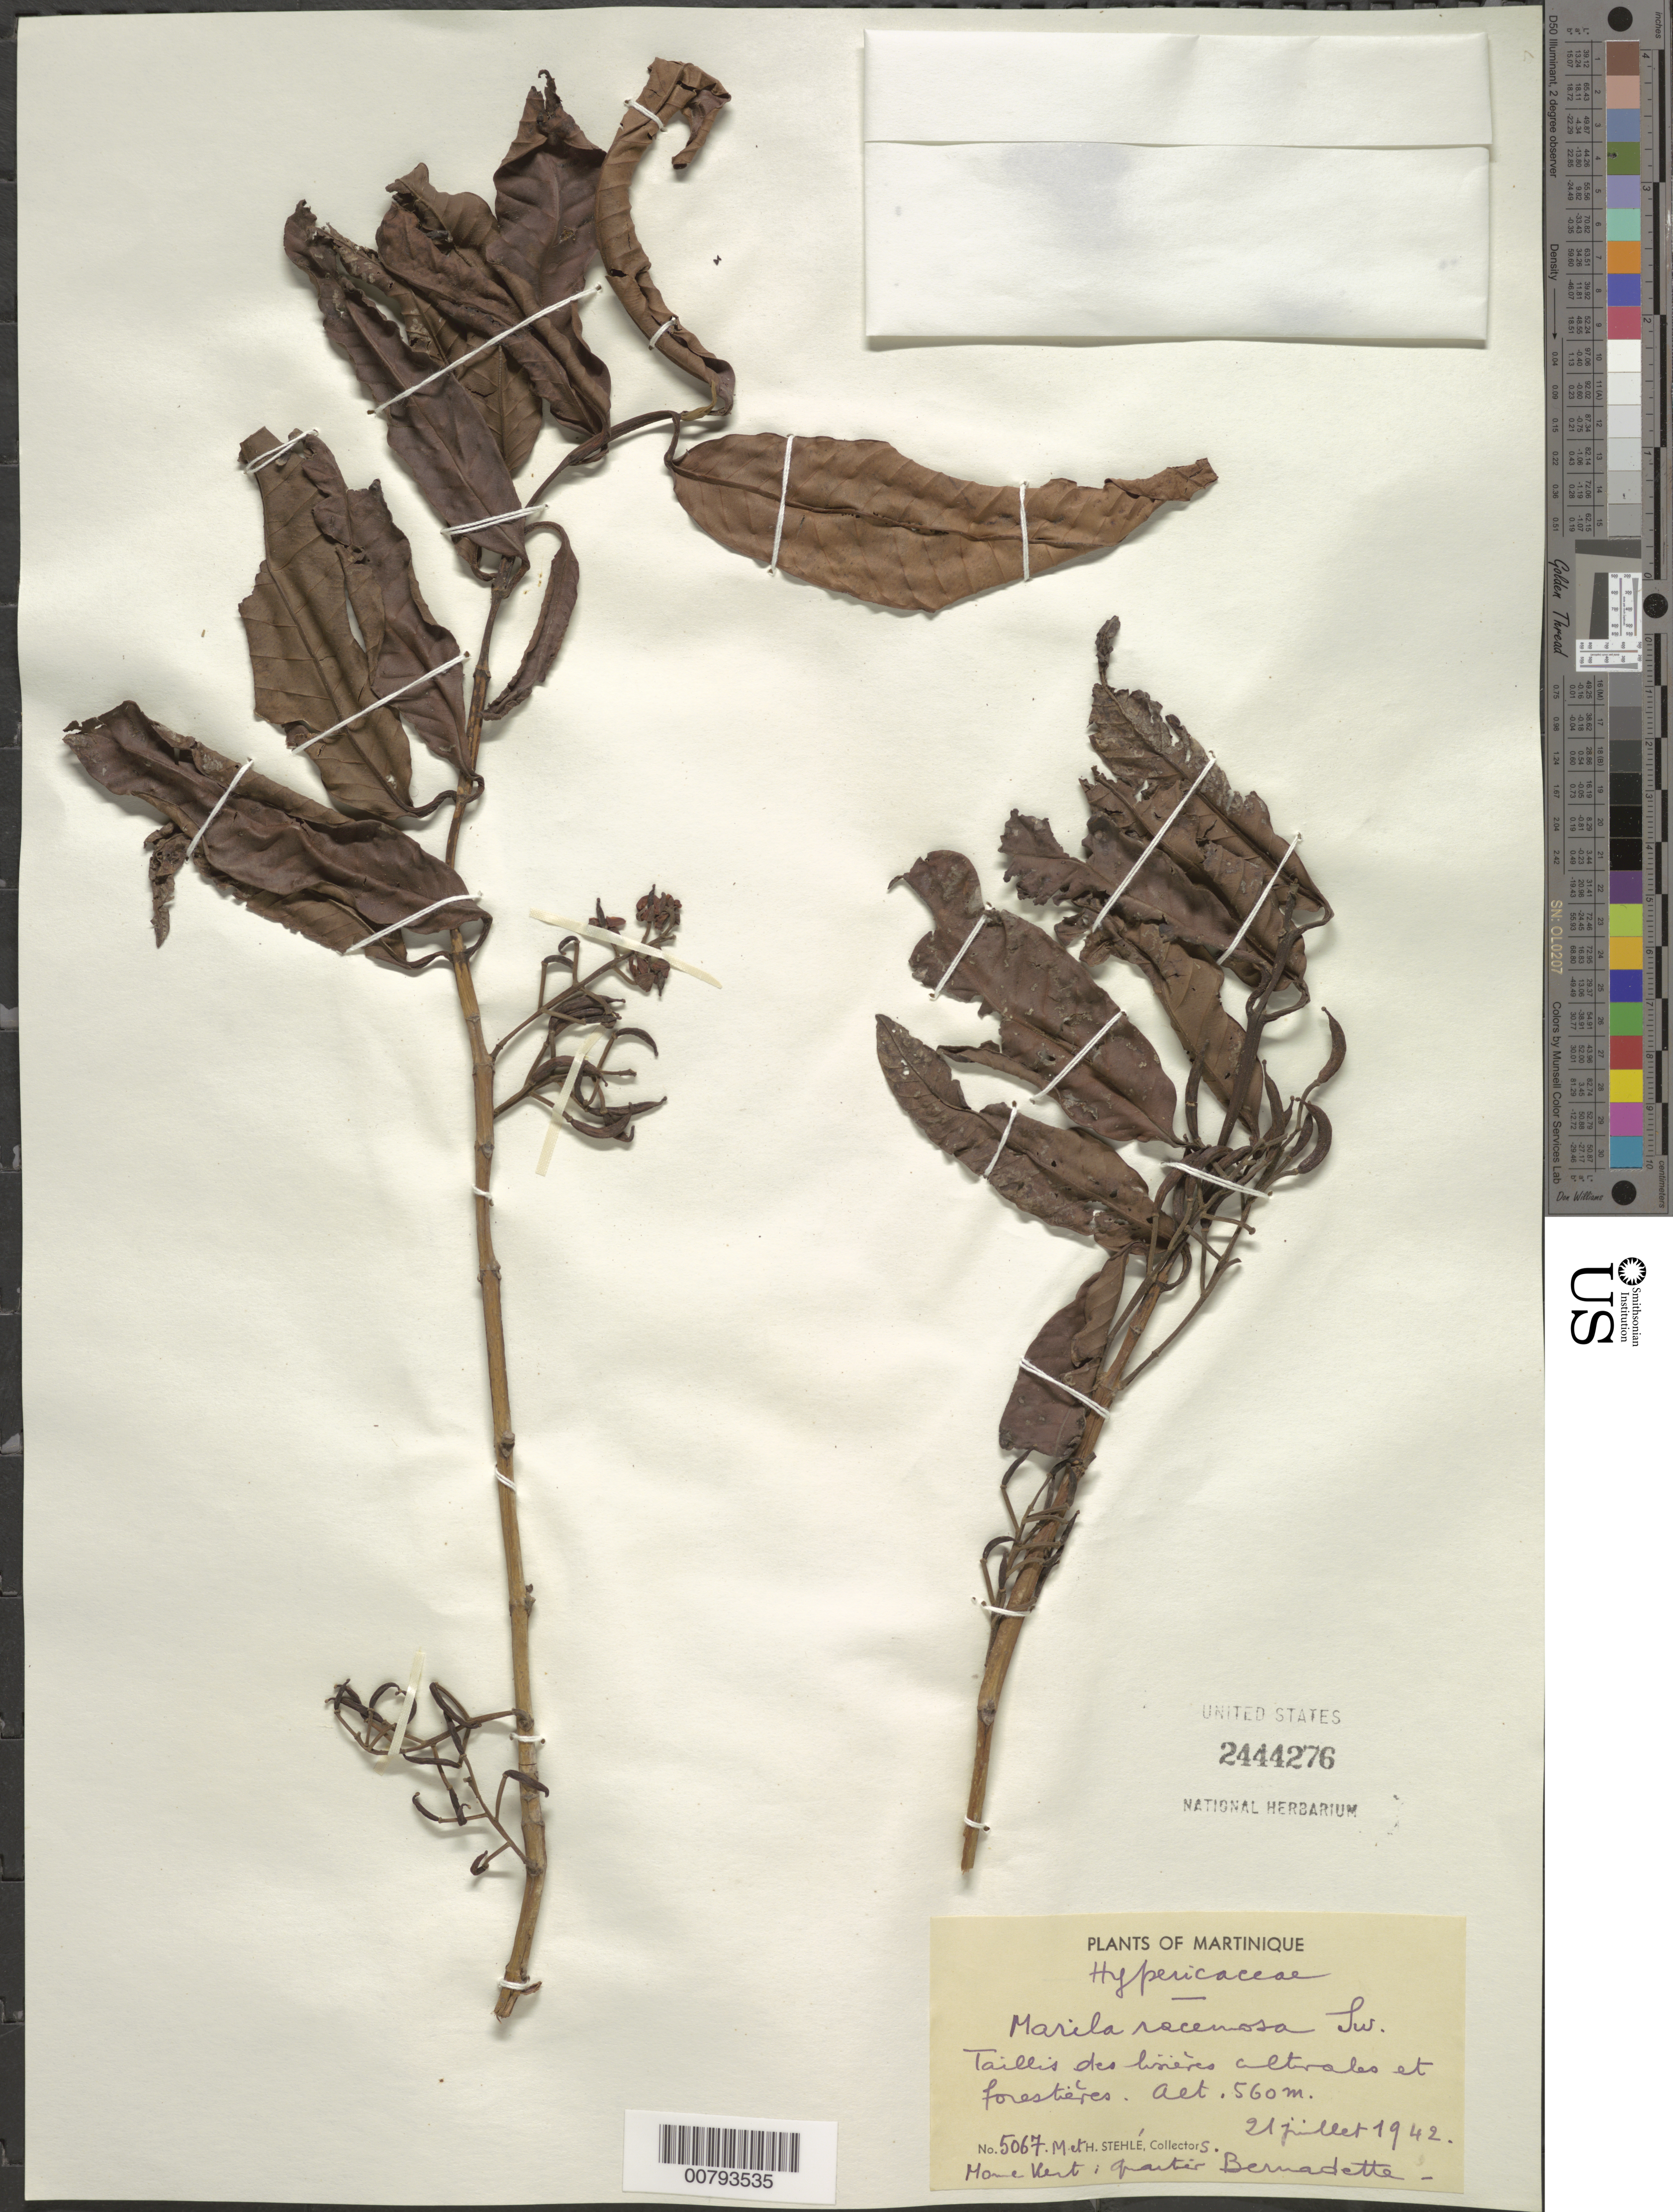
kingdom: Plantae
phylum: Tracheophyta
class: Magnoliopsida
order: Malpighiales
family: Calophyllaceae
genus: Marila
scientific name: Marila racemosa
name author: Sw.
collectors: H. Stehlé & M. Stehlé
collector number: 5067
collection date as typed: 21 Jul 1942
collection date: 1942-07-21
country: Martinique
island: Martinique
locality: Taillis des linières forestières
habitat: Forest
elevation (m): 560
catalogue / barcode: US 2444276